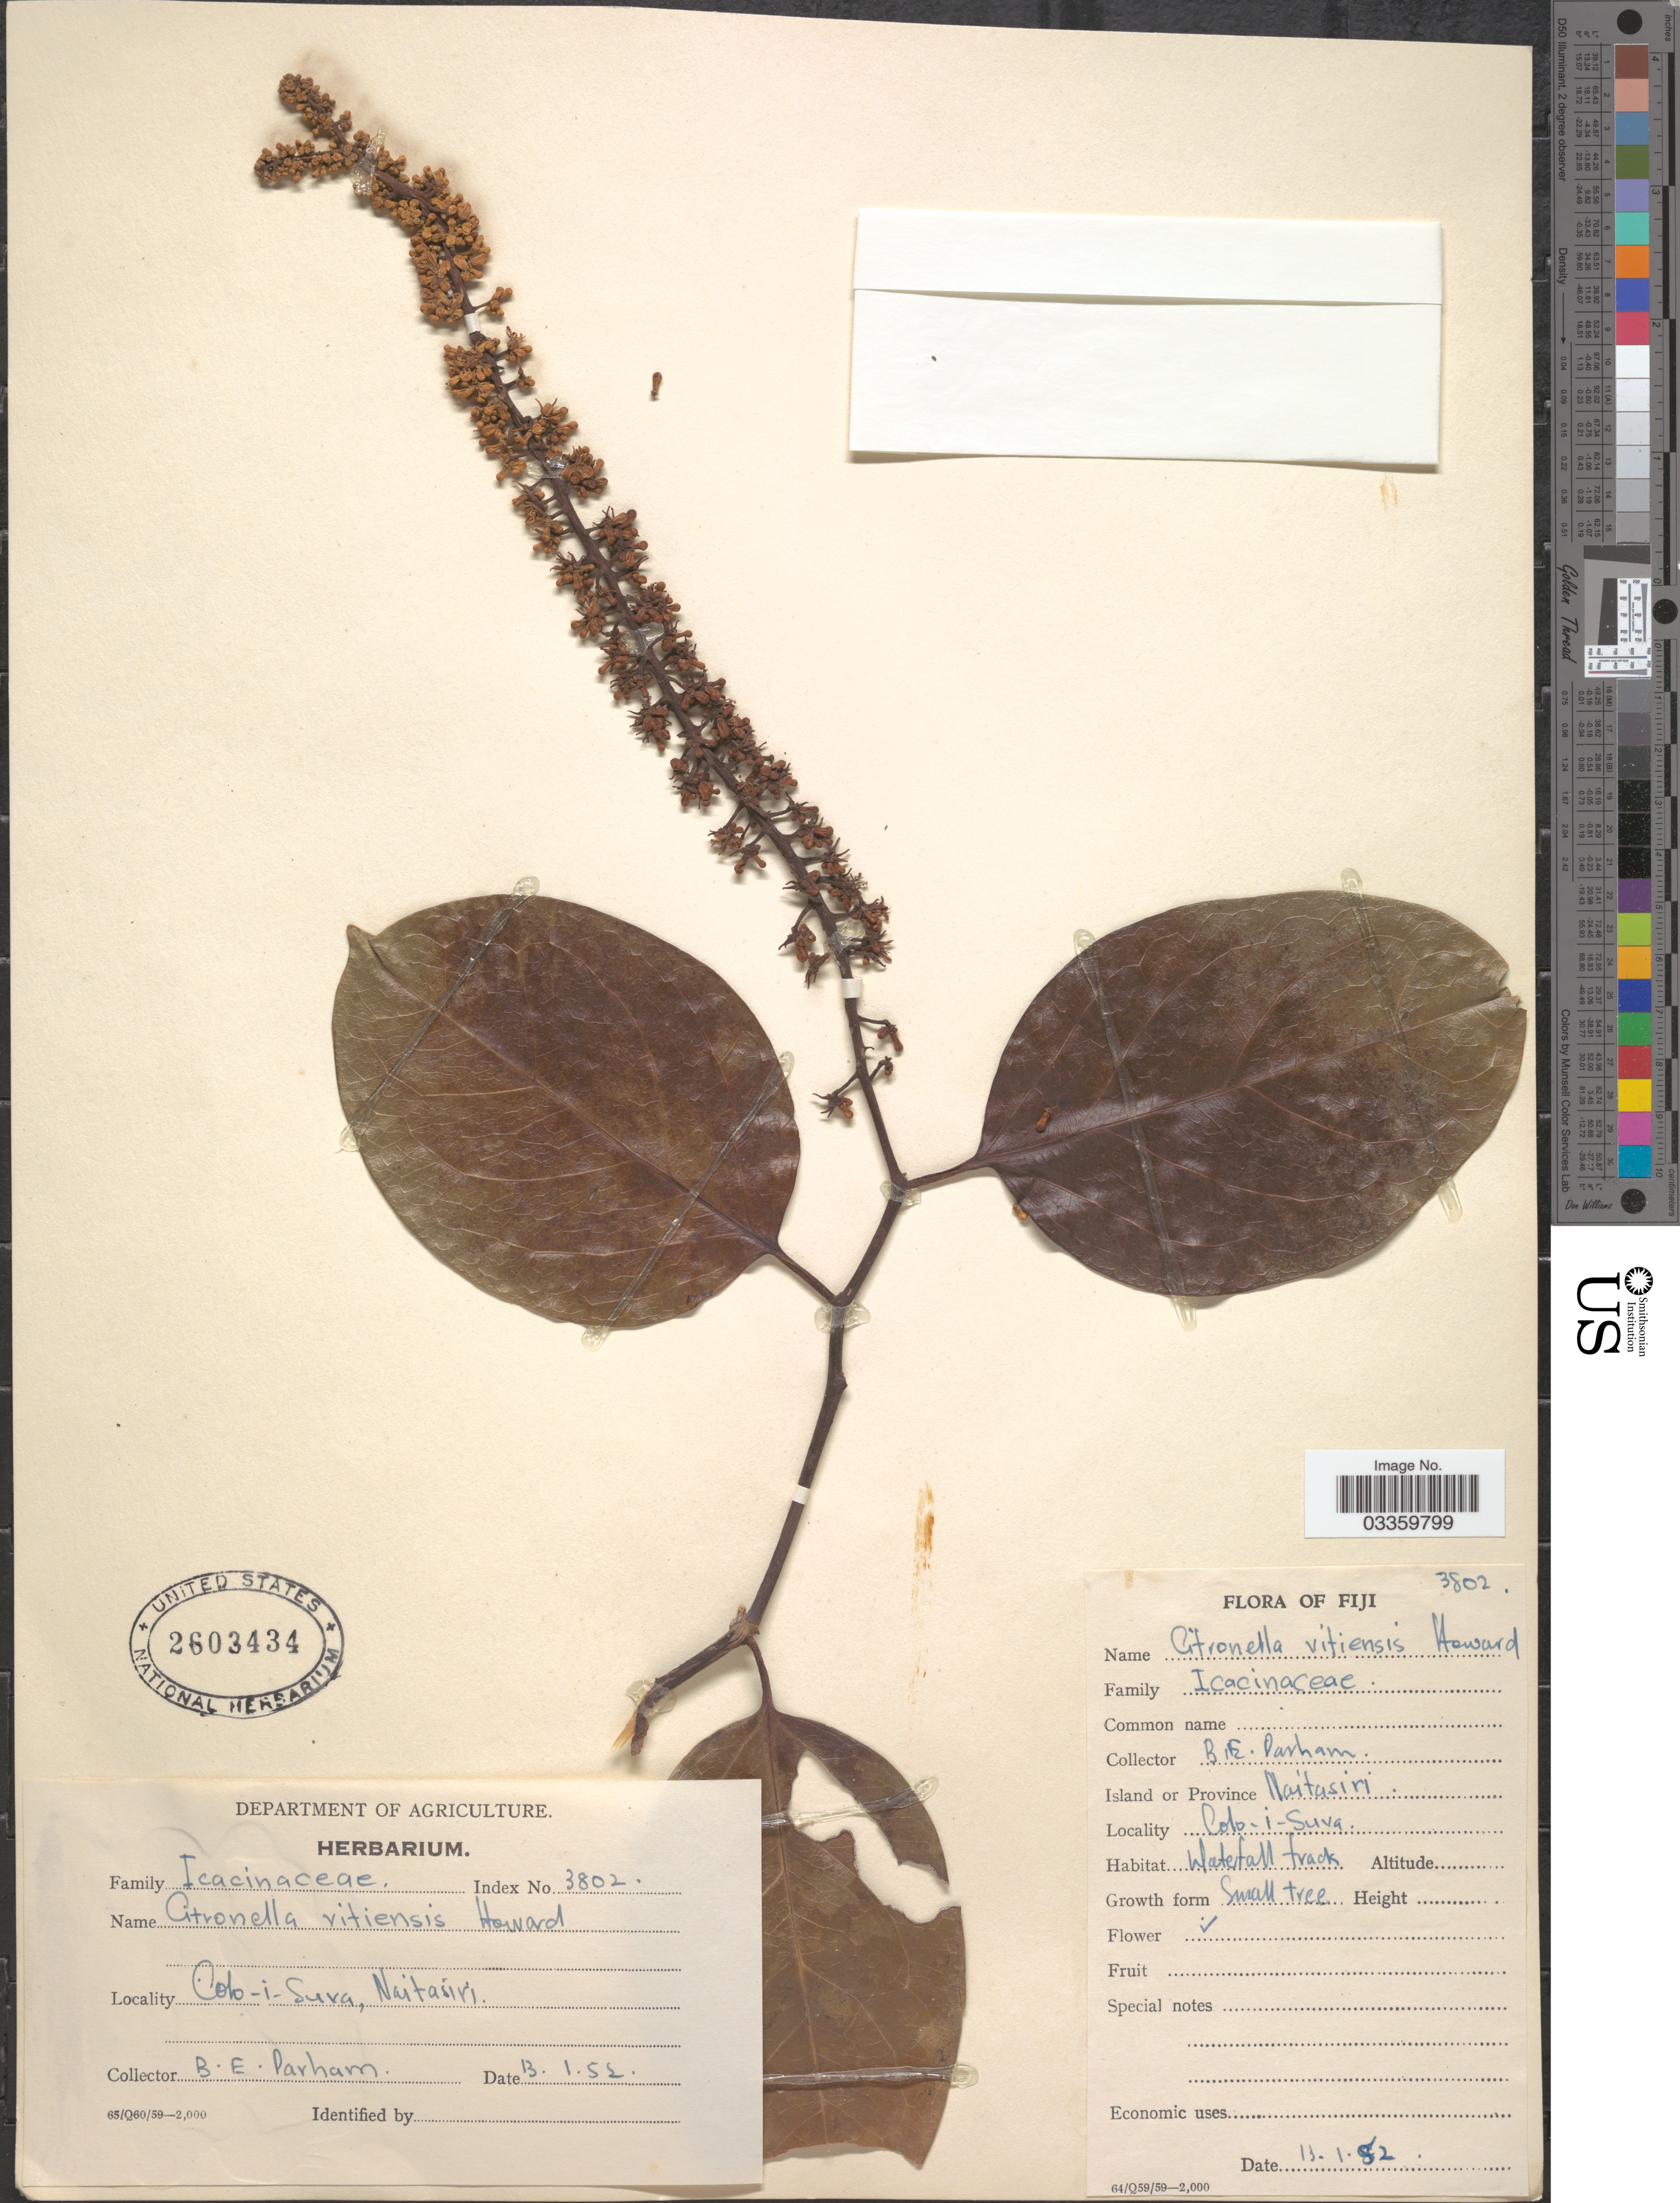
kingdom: Plantae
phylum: Tracheophyta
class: Magnoliopsida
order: Cardiopteridales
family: Cardiopteridaceae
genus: Citronella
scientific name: Citronella vitiensis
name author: R.A. Howard in A.C. Sm.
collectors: B. E. Parham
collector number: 3802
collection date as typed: Transcribed d/m/y: 13/1/52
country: Fiji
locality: Colo-i-Suva, Island or Province Naitasiri.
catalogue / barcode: US 2603434